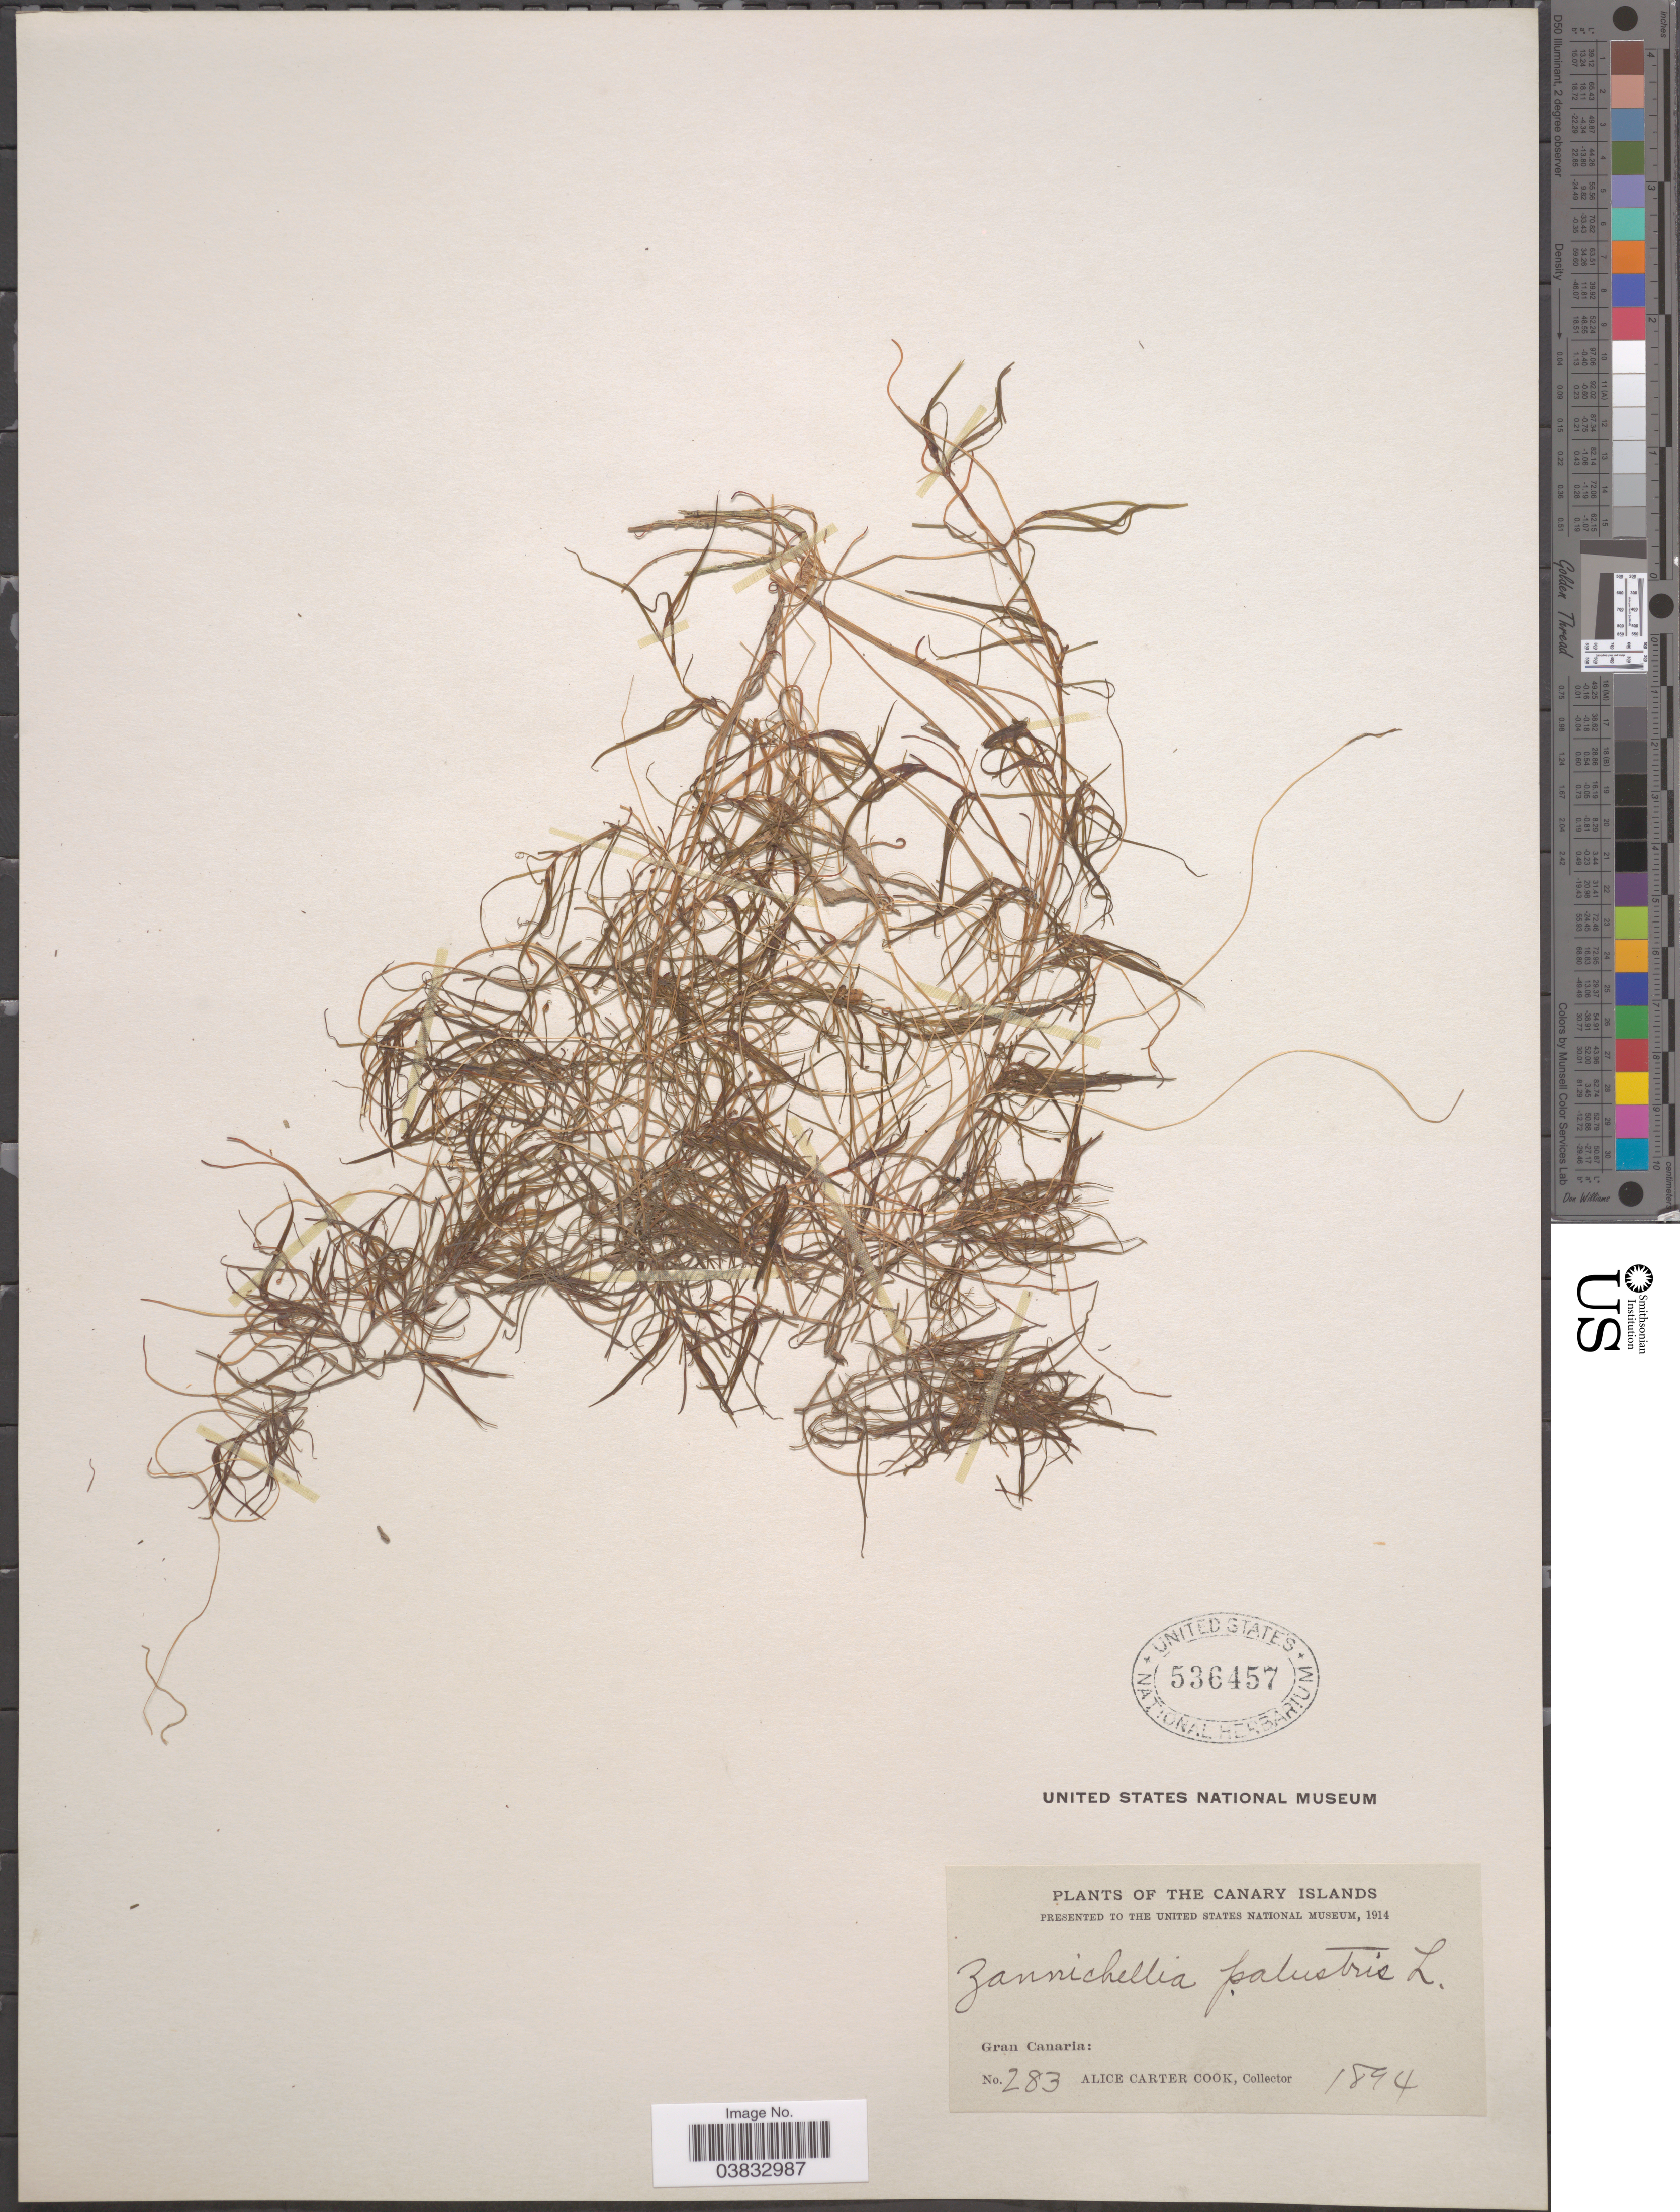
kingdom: Plantae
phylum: Tracheophyta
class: Liliopsida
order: Alismatales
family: Potamogetonaceae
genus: Zannichellia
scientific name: Zannichellia palustris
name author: L.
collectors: Alice C. Cook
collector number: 283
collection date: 1894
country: Spain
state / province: Canarias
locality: Canary Islands. Gran Canaria.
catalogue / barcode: US 536457